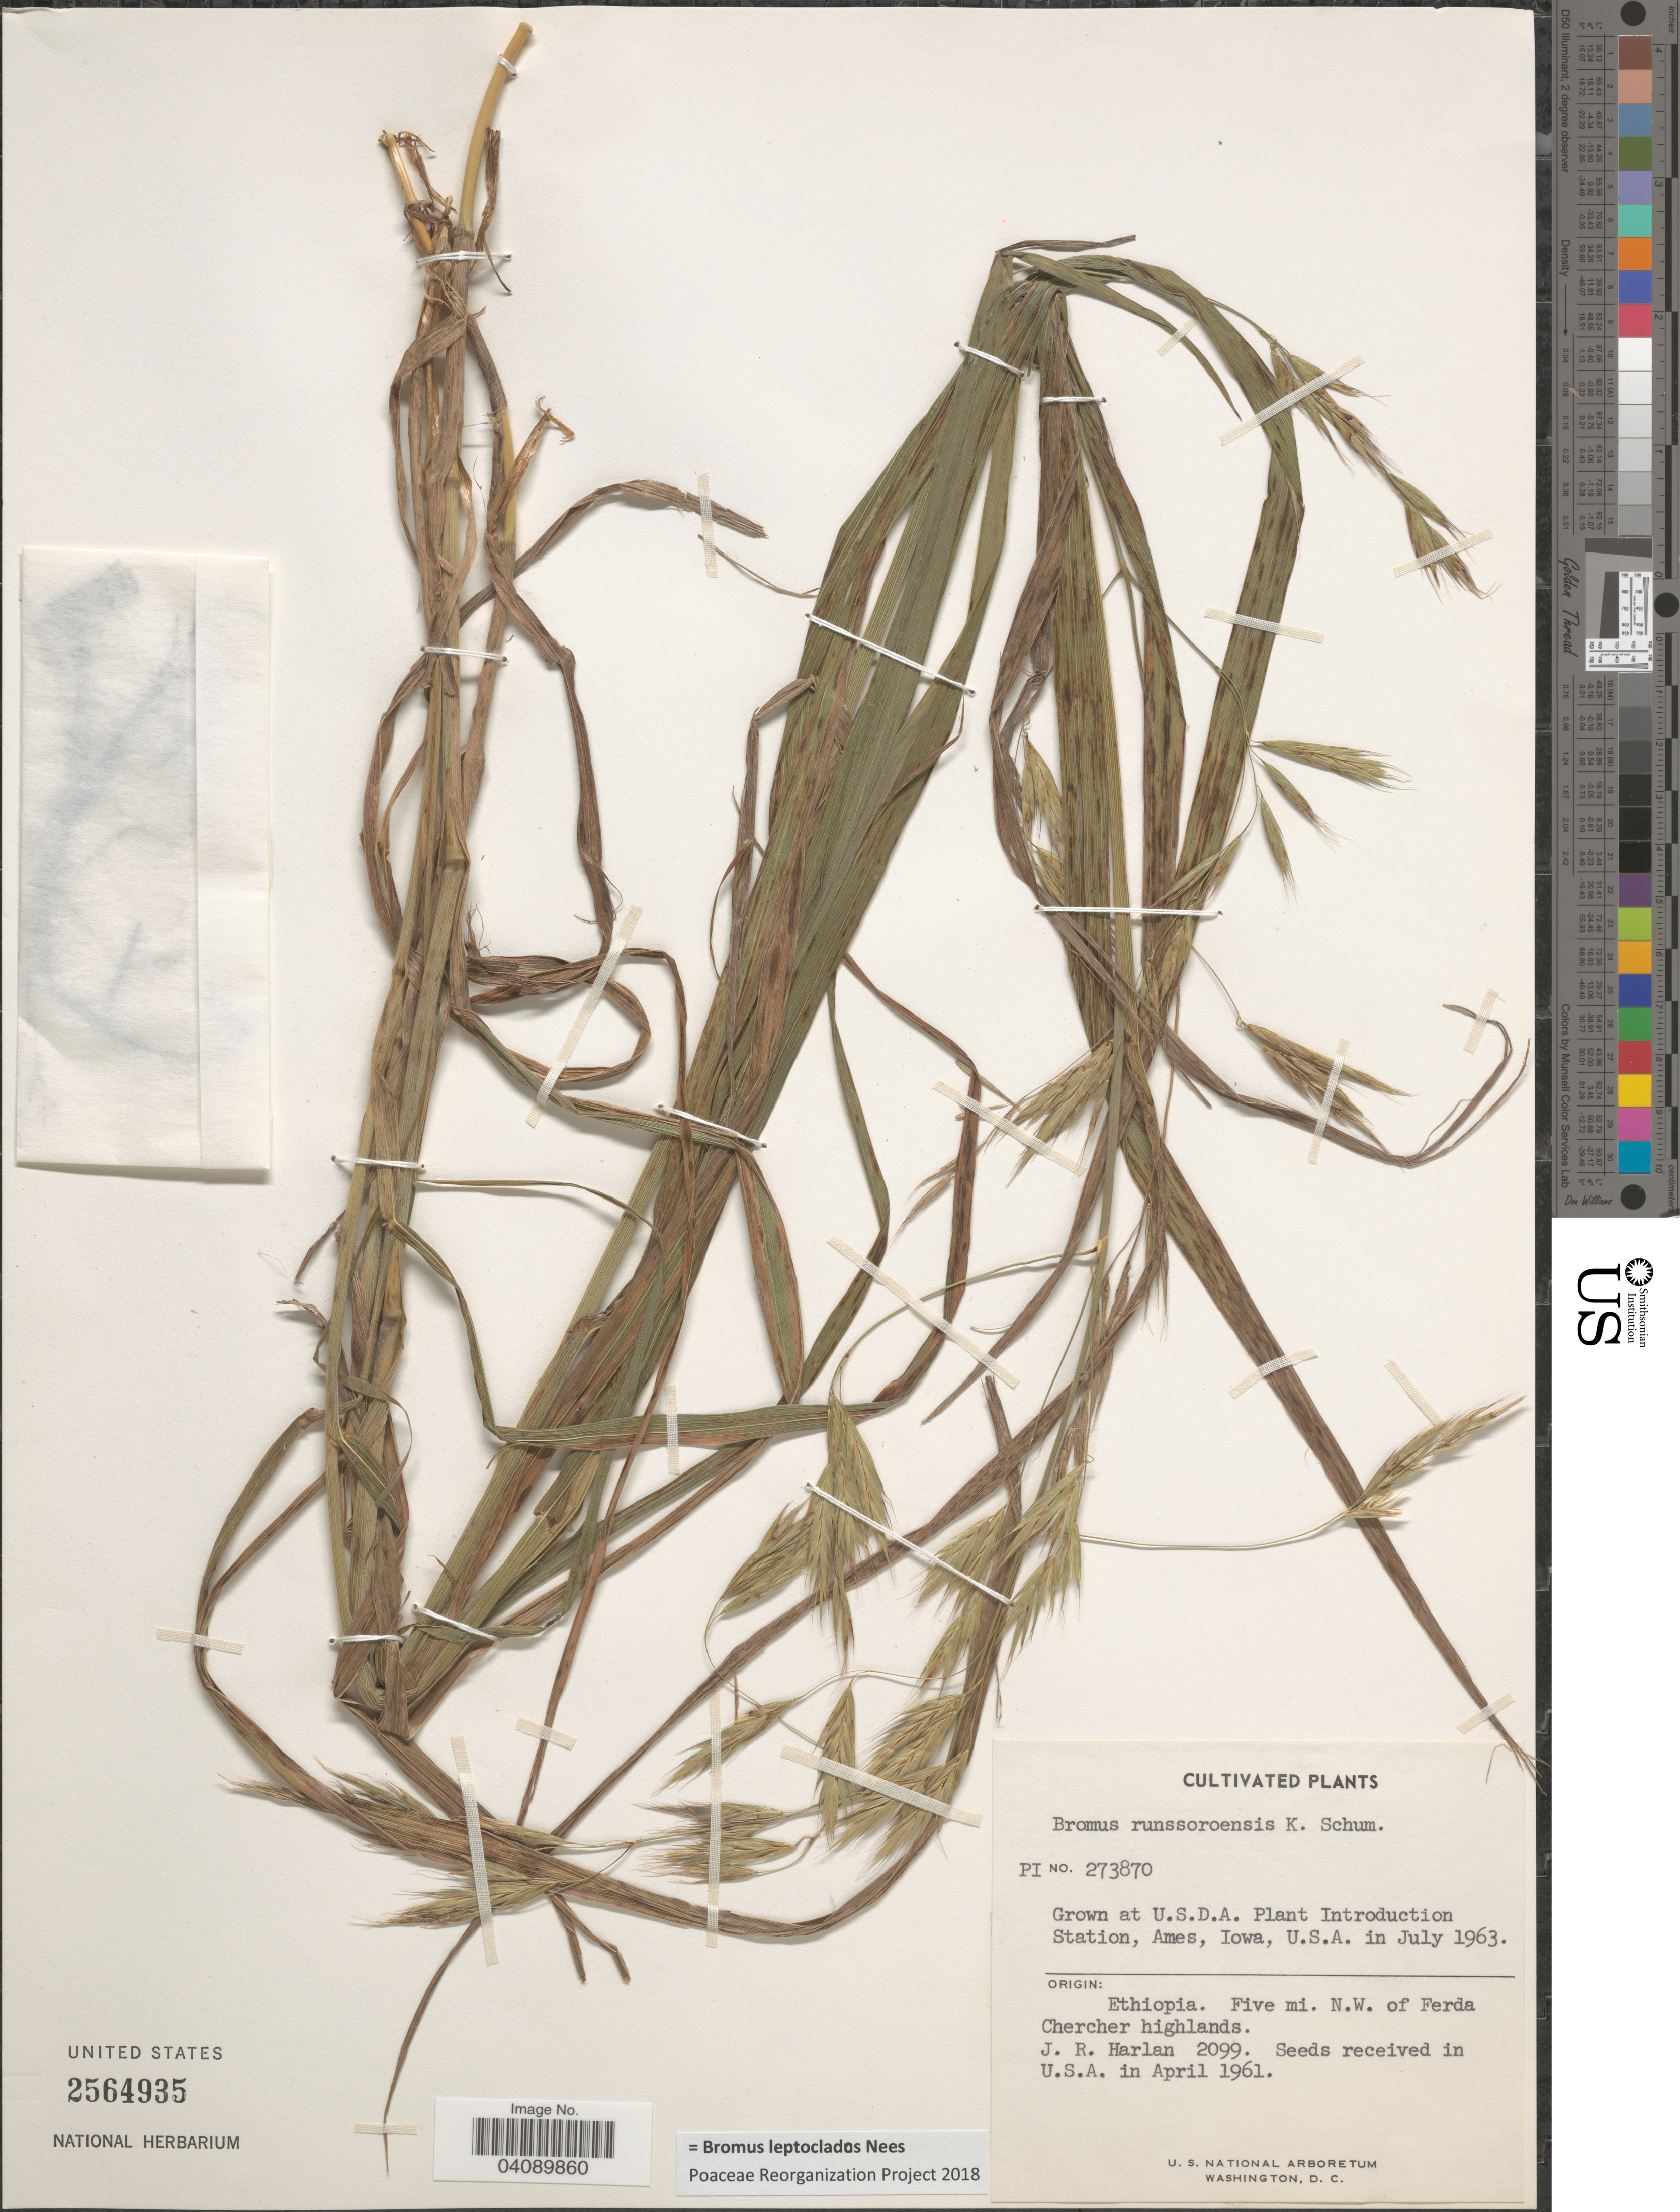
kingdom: Plantae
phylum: Tracheophyta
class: Liliopsida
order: Poales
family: Poaceae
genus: Bromus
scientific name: Bromus leptoclados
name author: Nees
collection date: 1963-07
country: United States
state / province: Iowa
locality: U.S.D.A. Plant Introduction Station, Ames.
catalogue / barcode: US 2564935